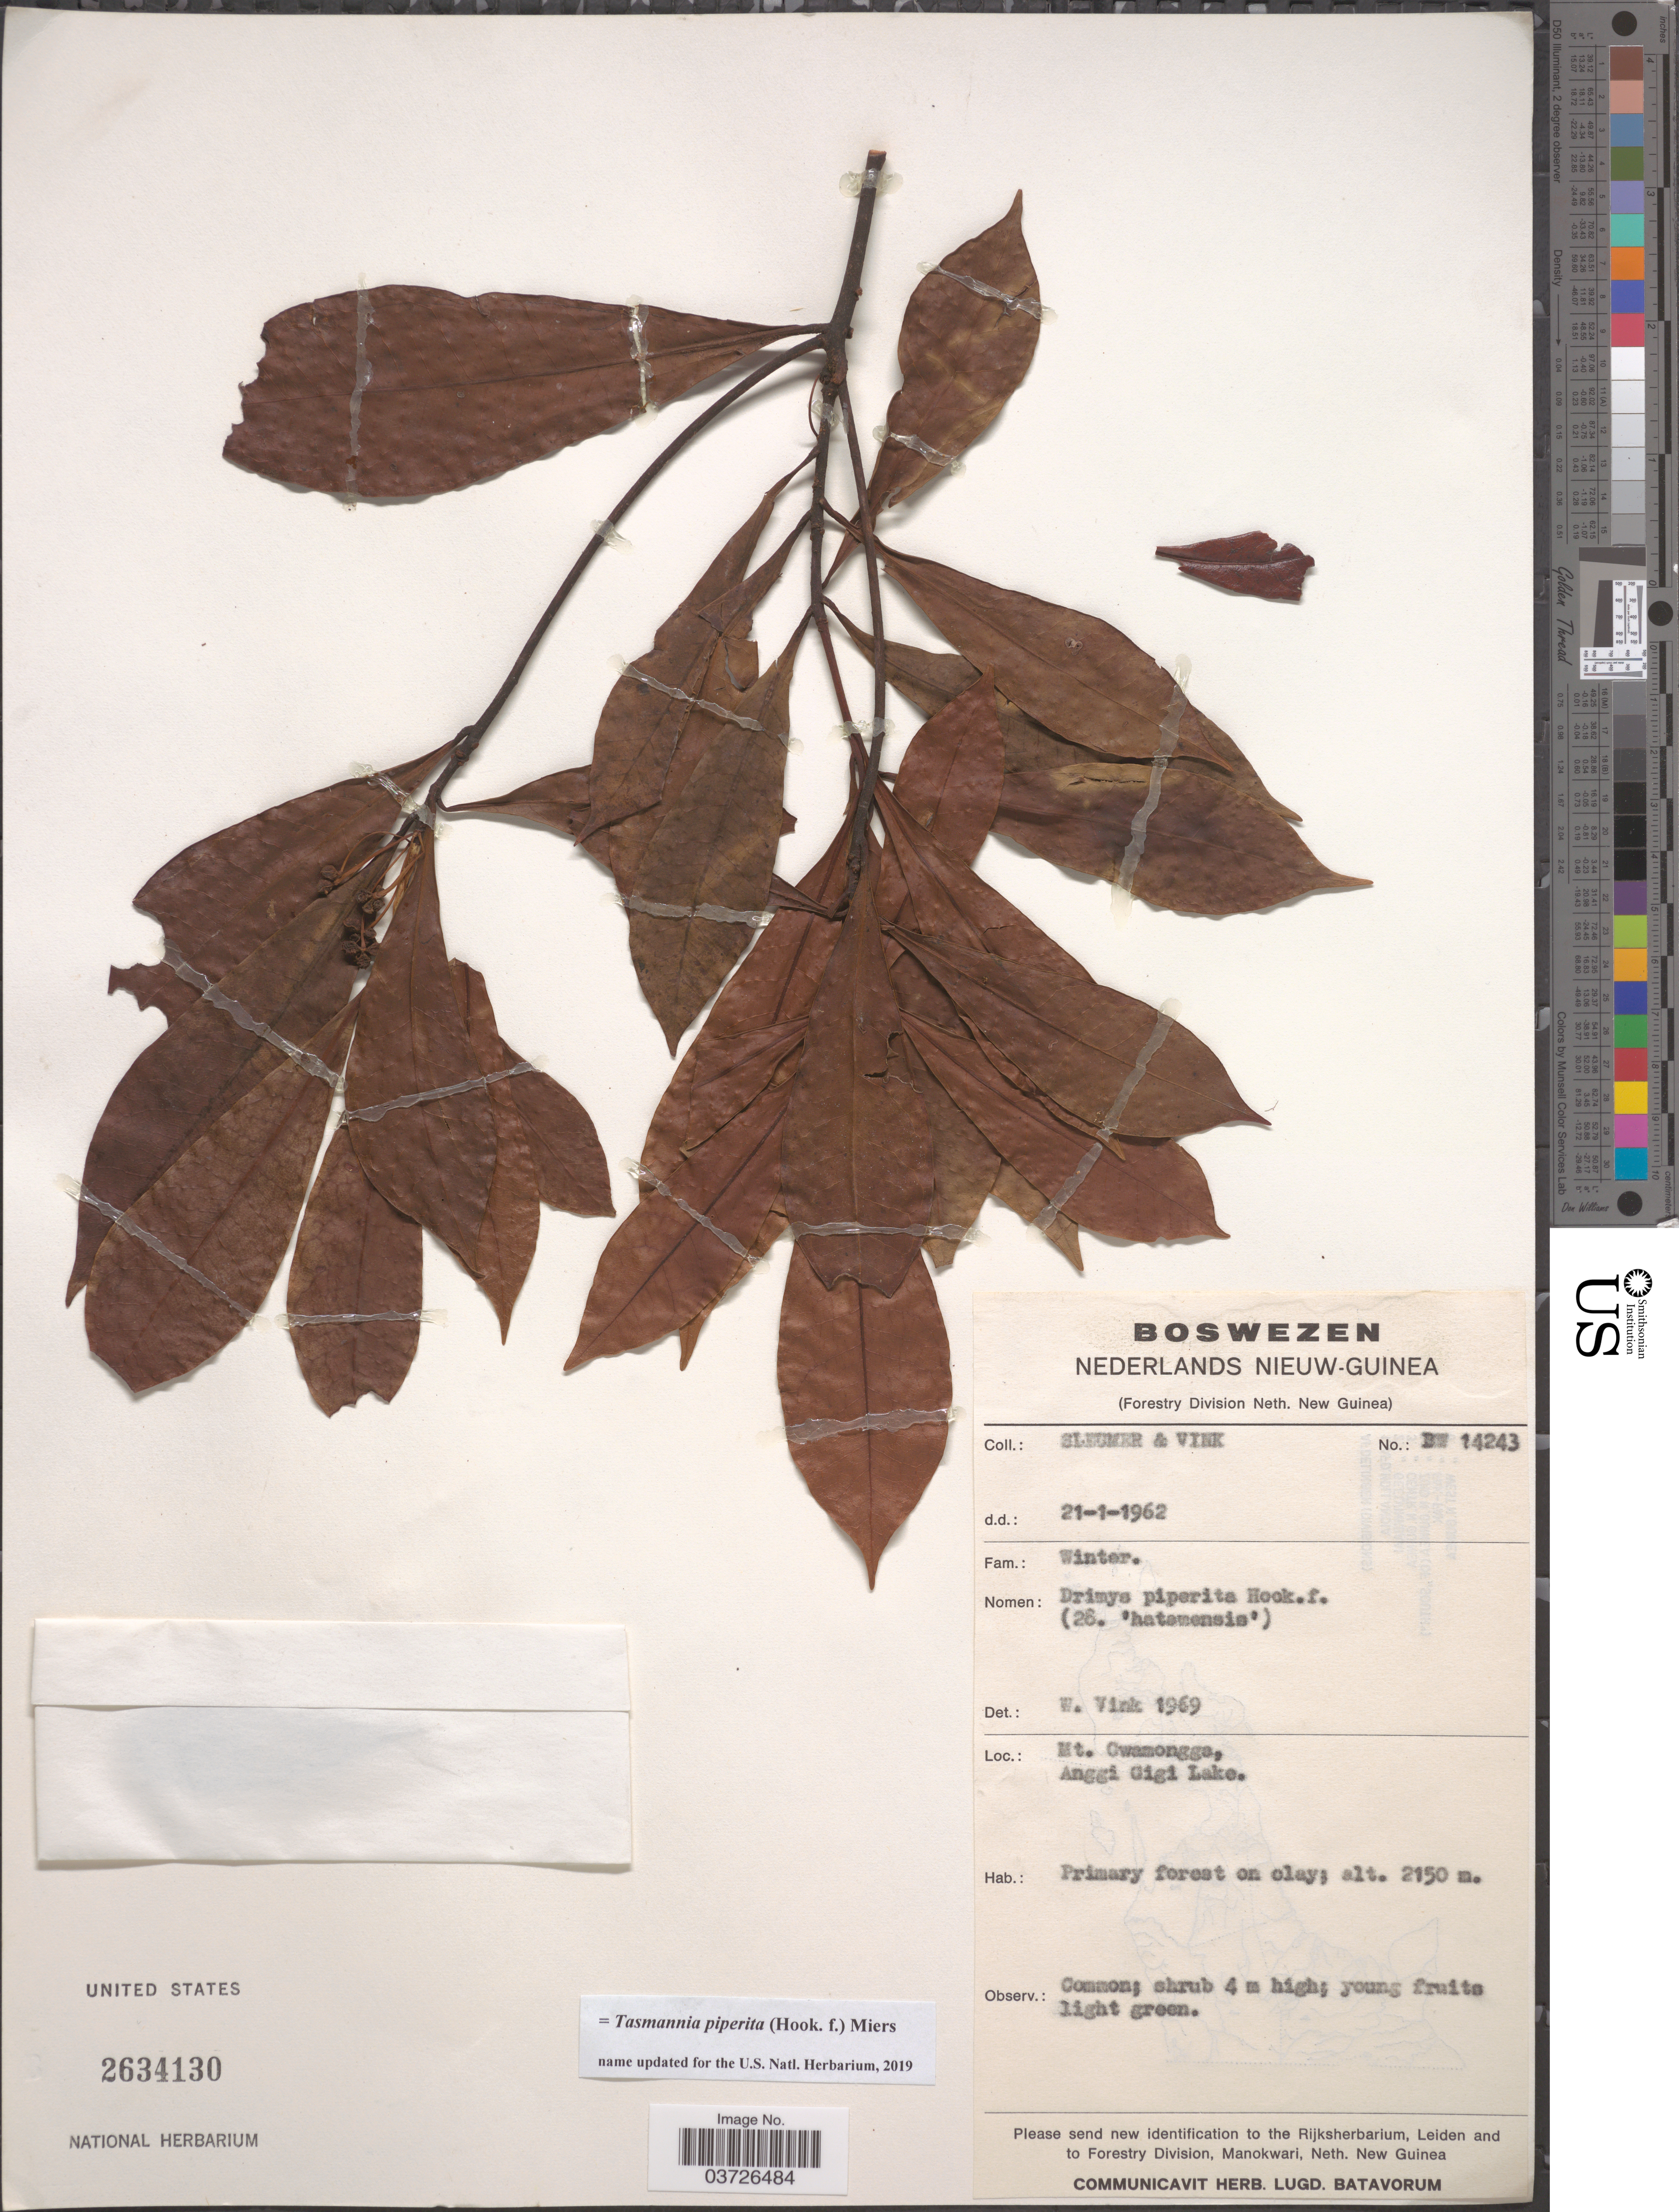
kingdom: Plantae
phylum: Tracheophyta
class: Magnoliopsida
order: Canellales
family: Winteraceae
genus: Tasmannia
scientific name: Tasmannia piperita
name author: (Hook. f.) Miers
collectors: Sleumer & -. Vink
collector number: BW14243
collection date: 1962-01-21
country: Indonesia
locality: Nederlands Nieuw-Guinea. Mt. Gwamongga, Anggi Gigi Lake.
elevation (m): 2150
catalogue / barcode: US 2634130